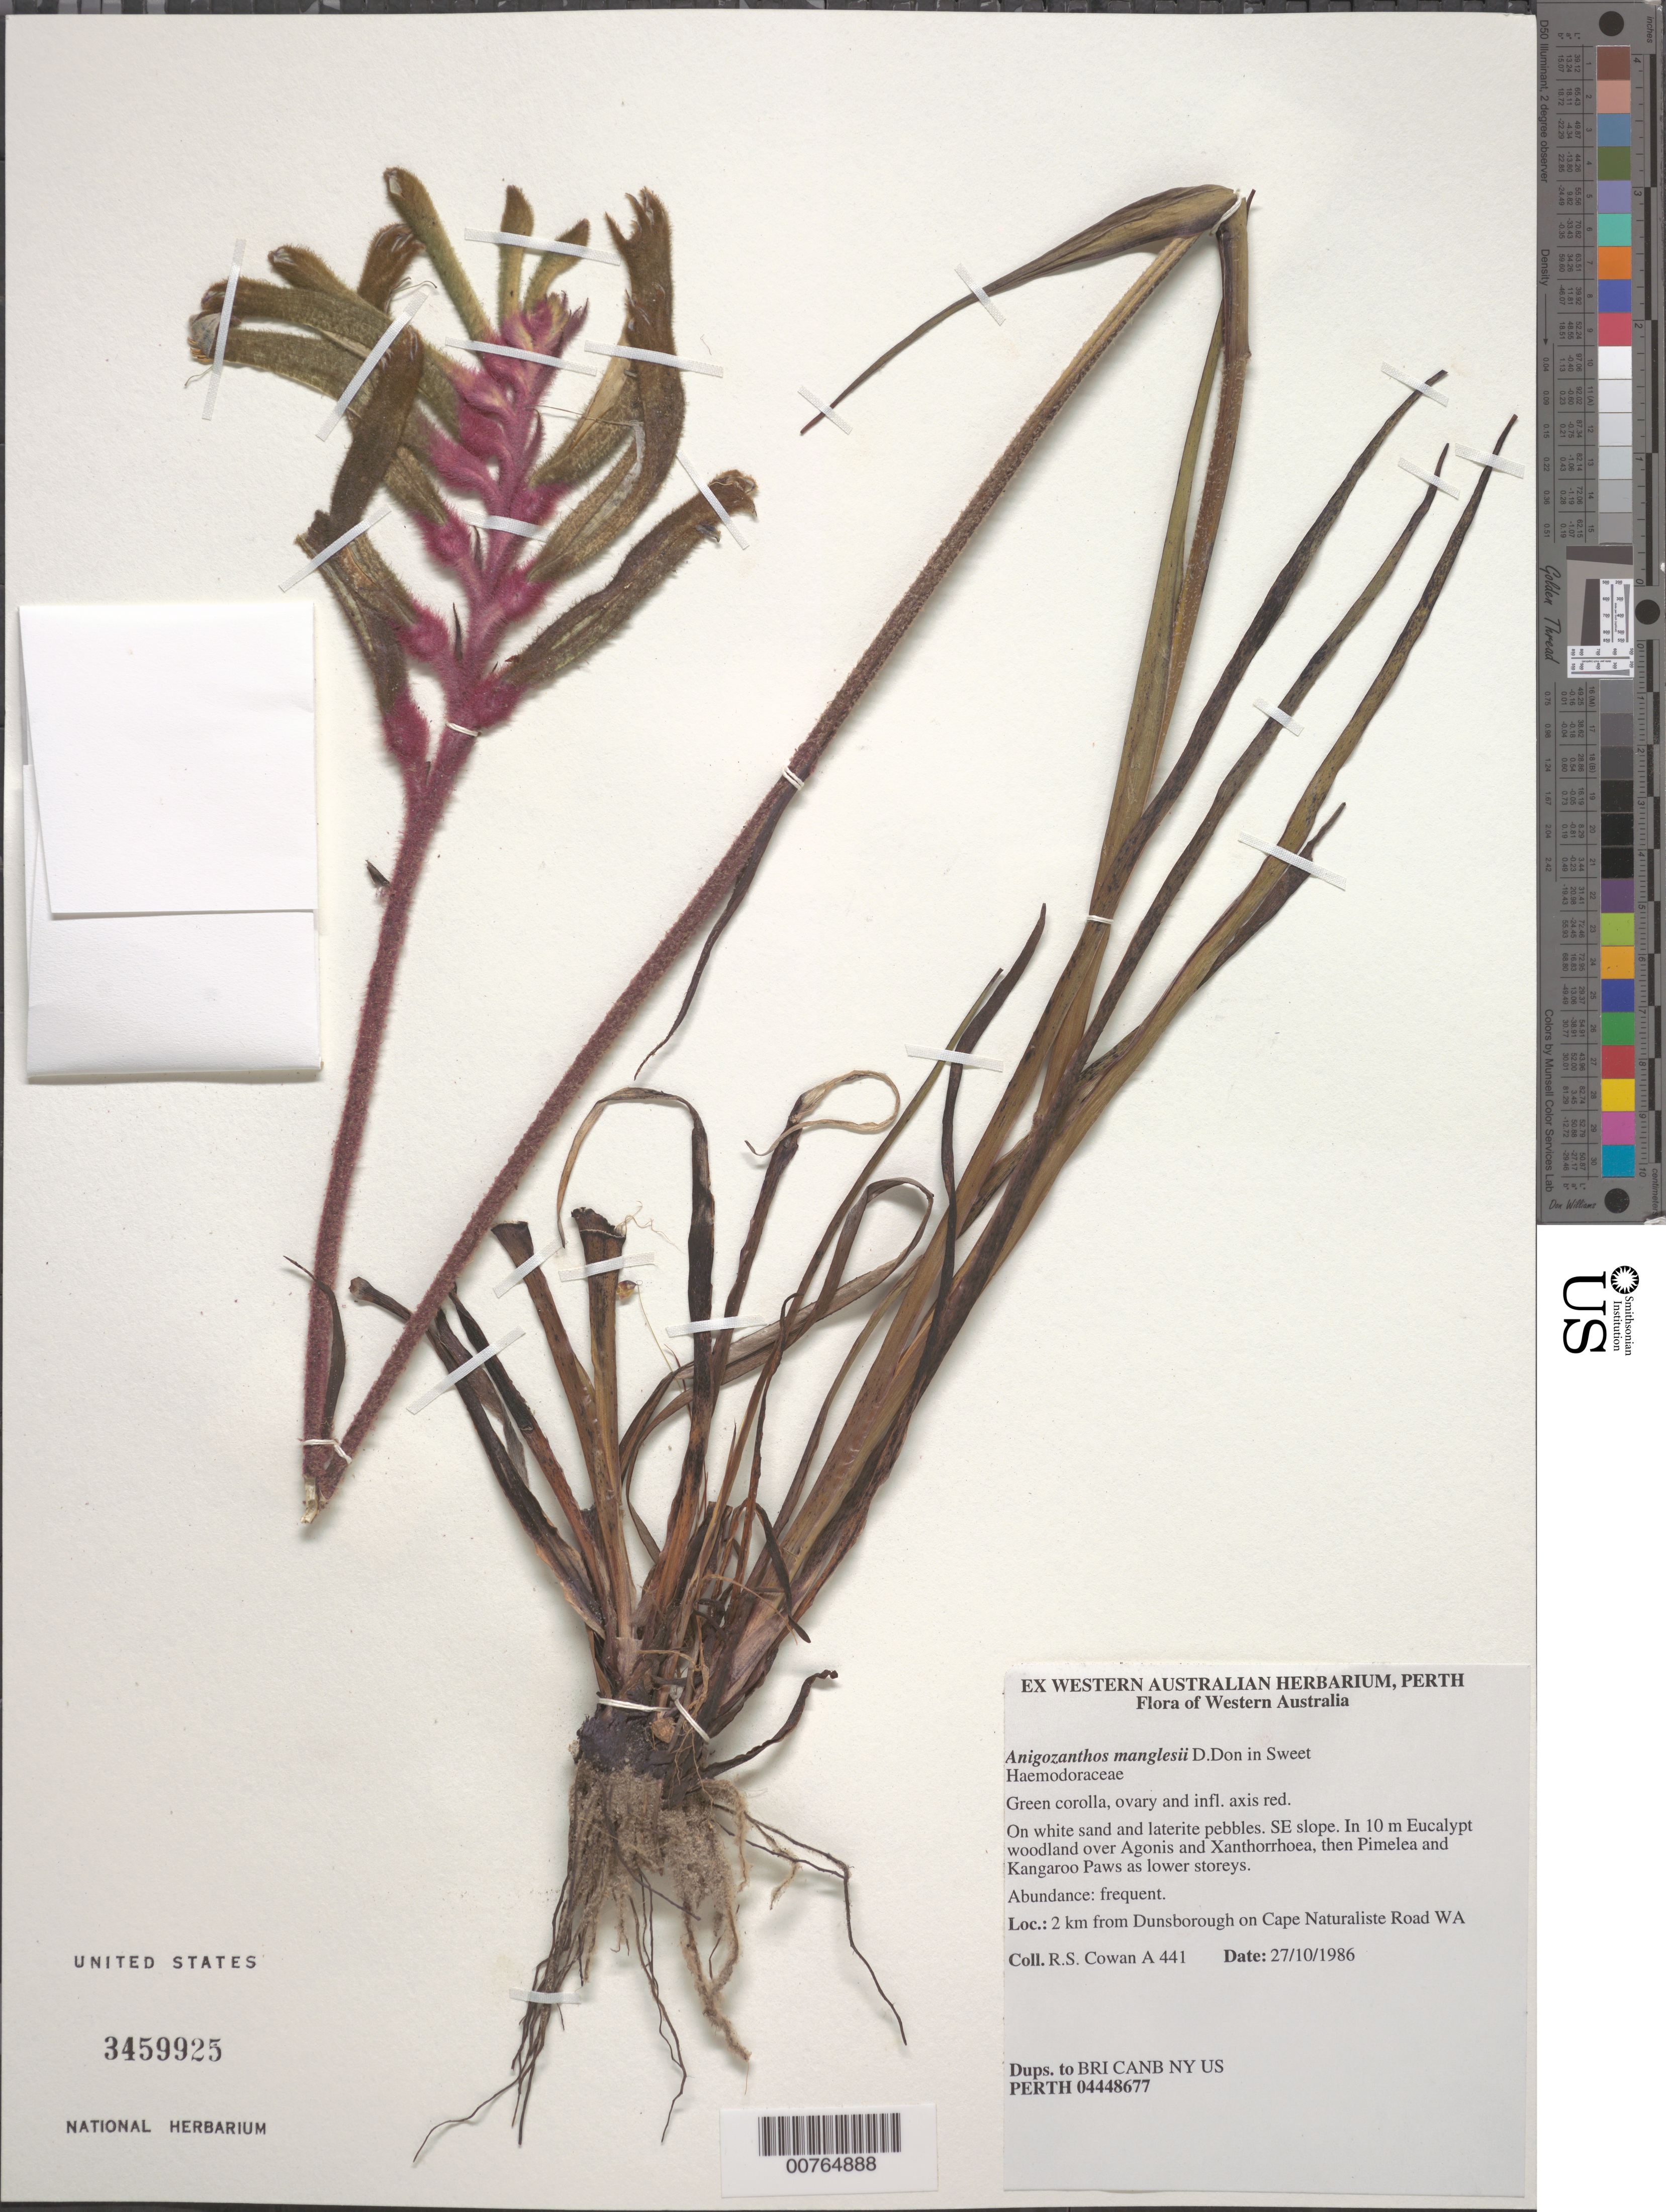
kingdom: Plantae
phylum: Tracheophyta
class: Liliopsida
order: Commelinales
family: Haemodoraceae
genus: Anigozanthos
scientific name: Anigozanthos manglesii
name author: D. Don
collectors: R. S. Cowan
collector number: A 441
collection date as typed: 27 Oct 1986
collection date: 1986-10-27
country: Australia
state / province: Western Australia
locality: Dunsbourough on Cape Naturaliste Road.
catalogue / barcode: US 3459925